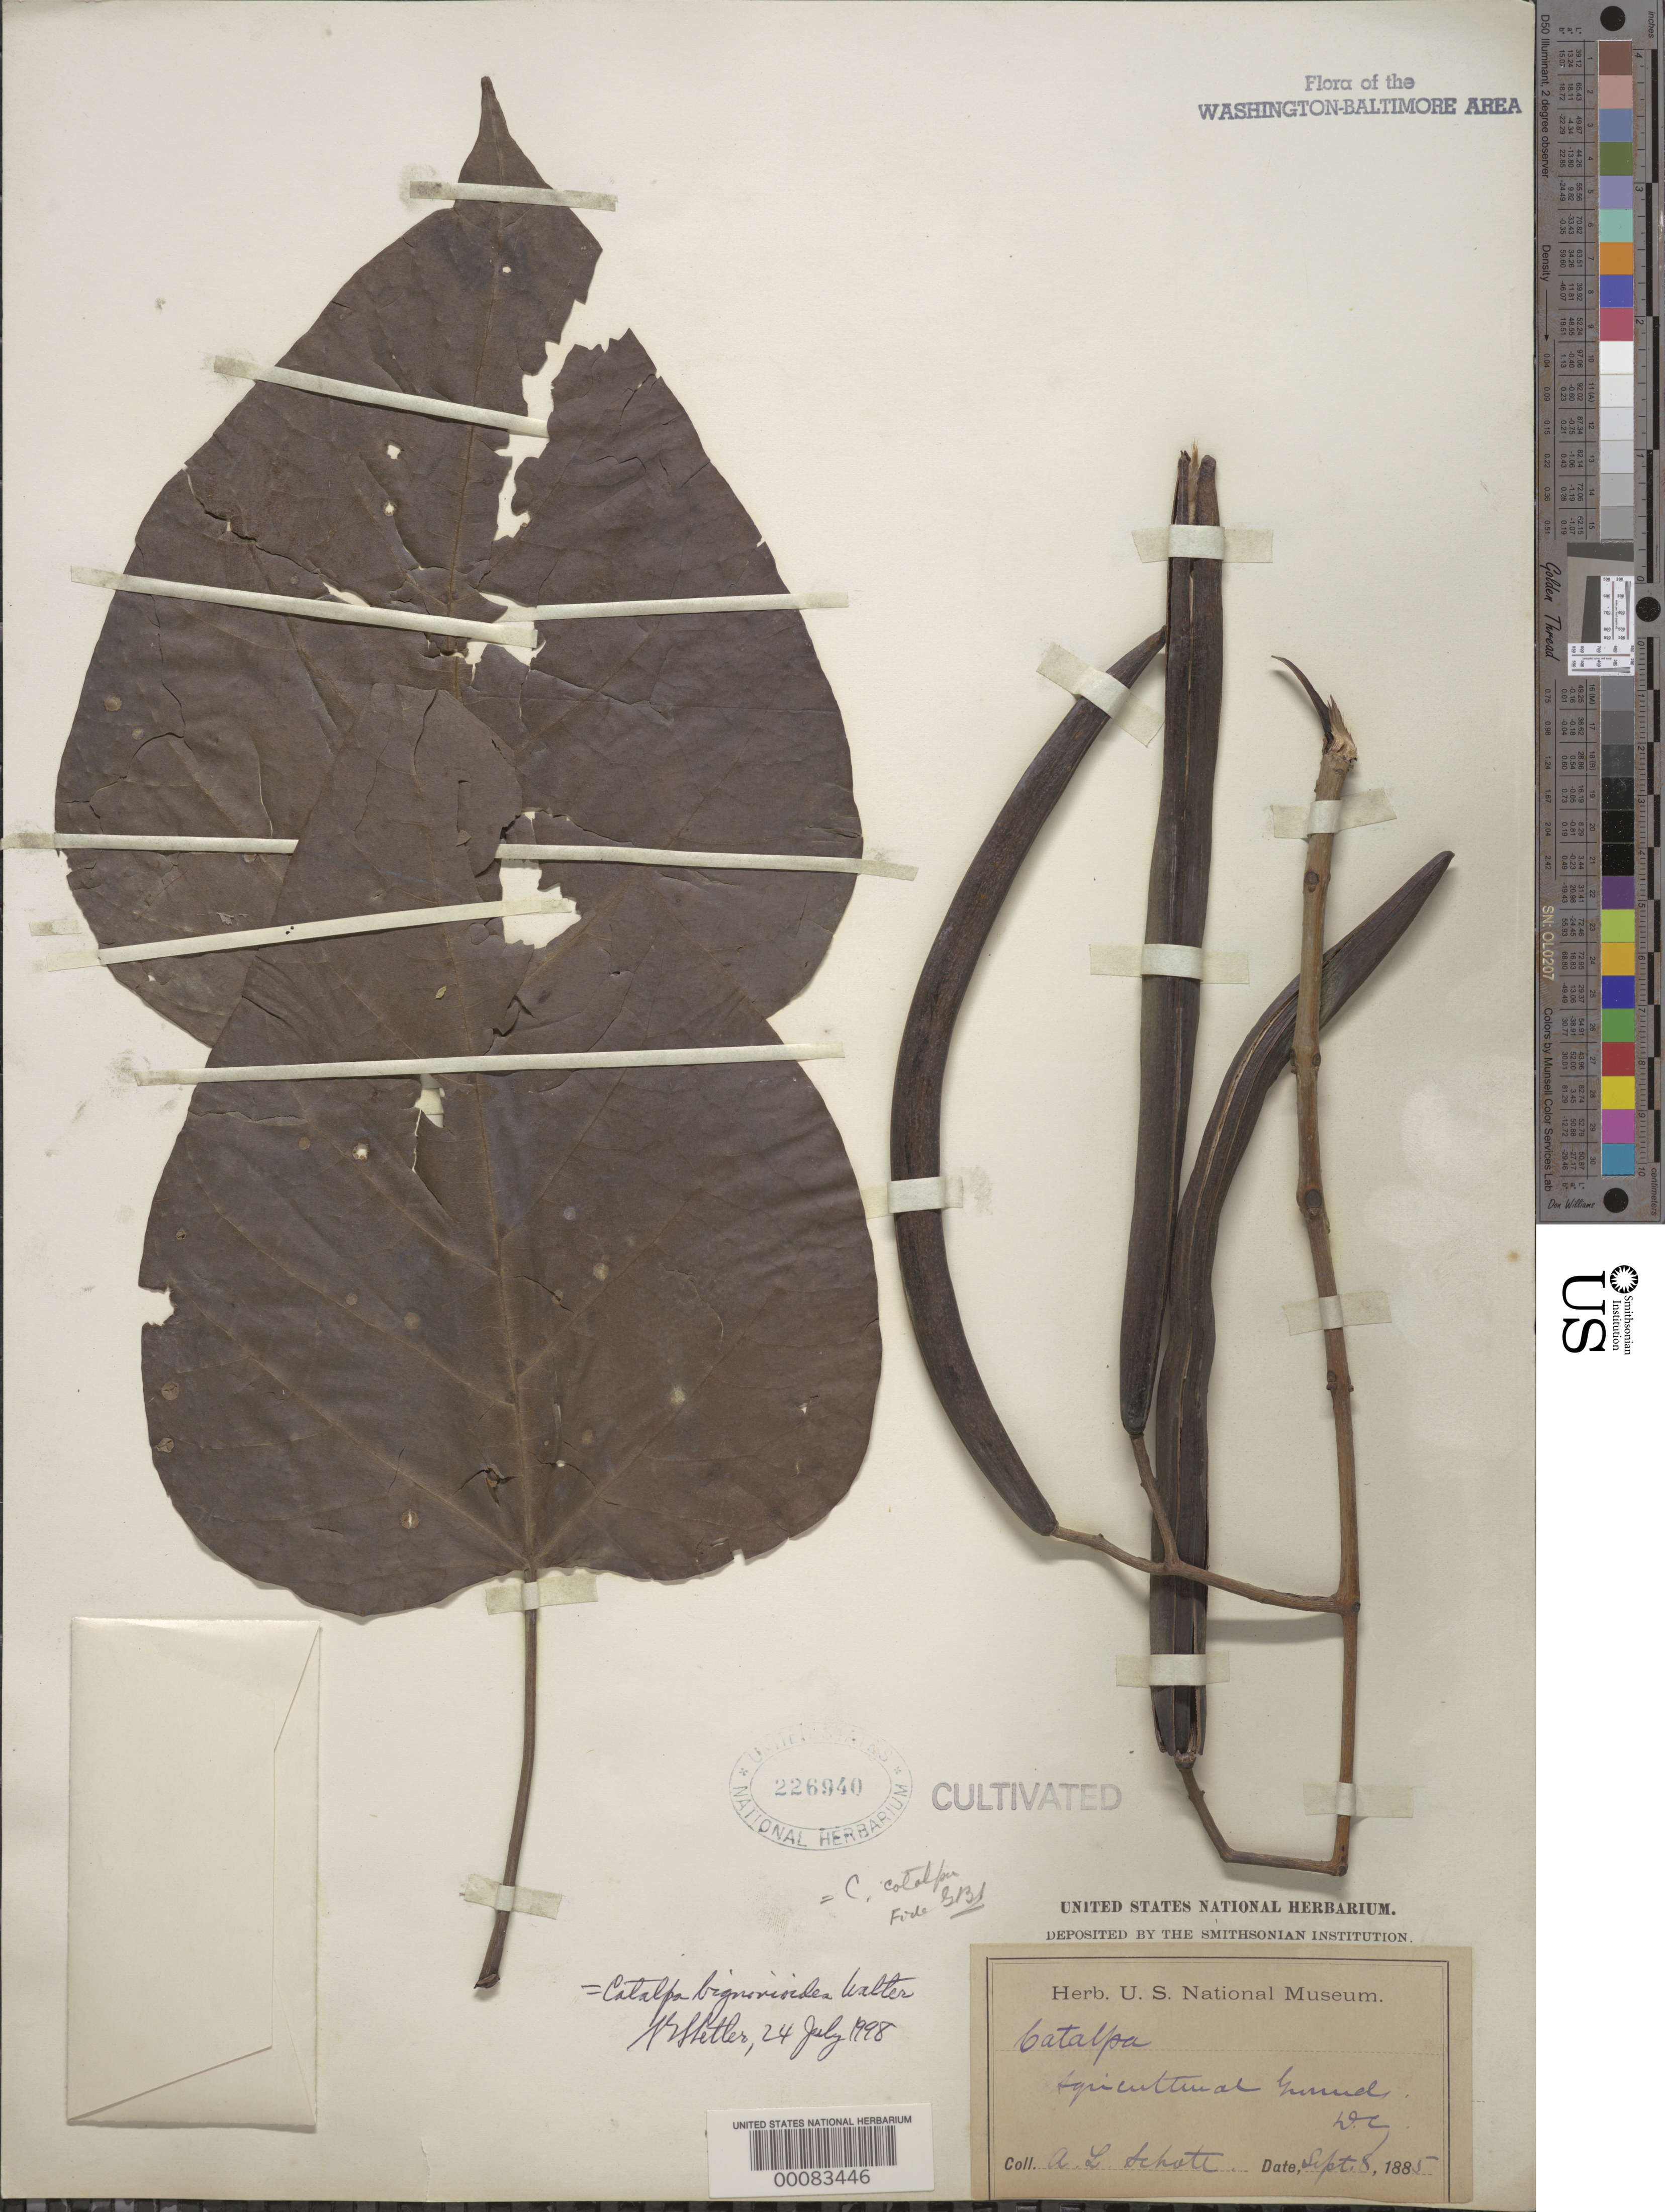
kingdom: Plantae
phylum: Tracheophyta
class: Magnoliopsida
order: Lamiales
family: Bignoniaceae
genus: Catalpa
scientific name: Catalpa bignonioides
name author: Walter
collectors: A. L. Schott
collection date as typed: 08 Sep 1885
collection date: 1885-09-08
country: United States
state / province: District of Columbia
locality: Dept. of Agriculture grounds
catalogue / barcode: US 226940